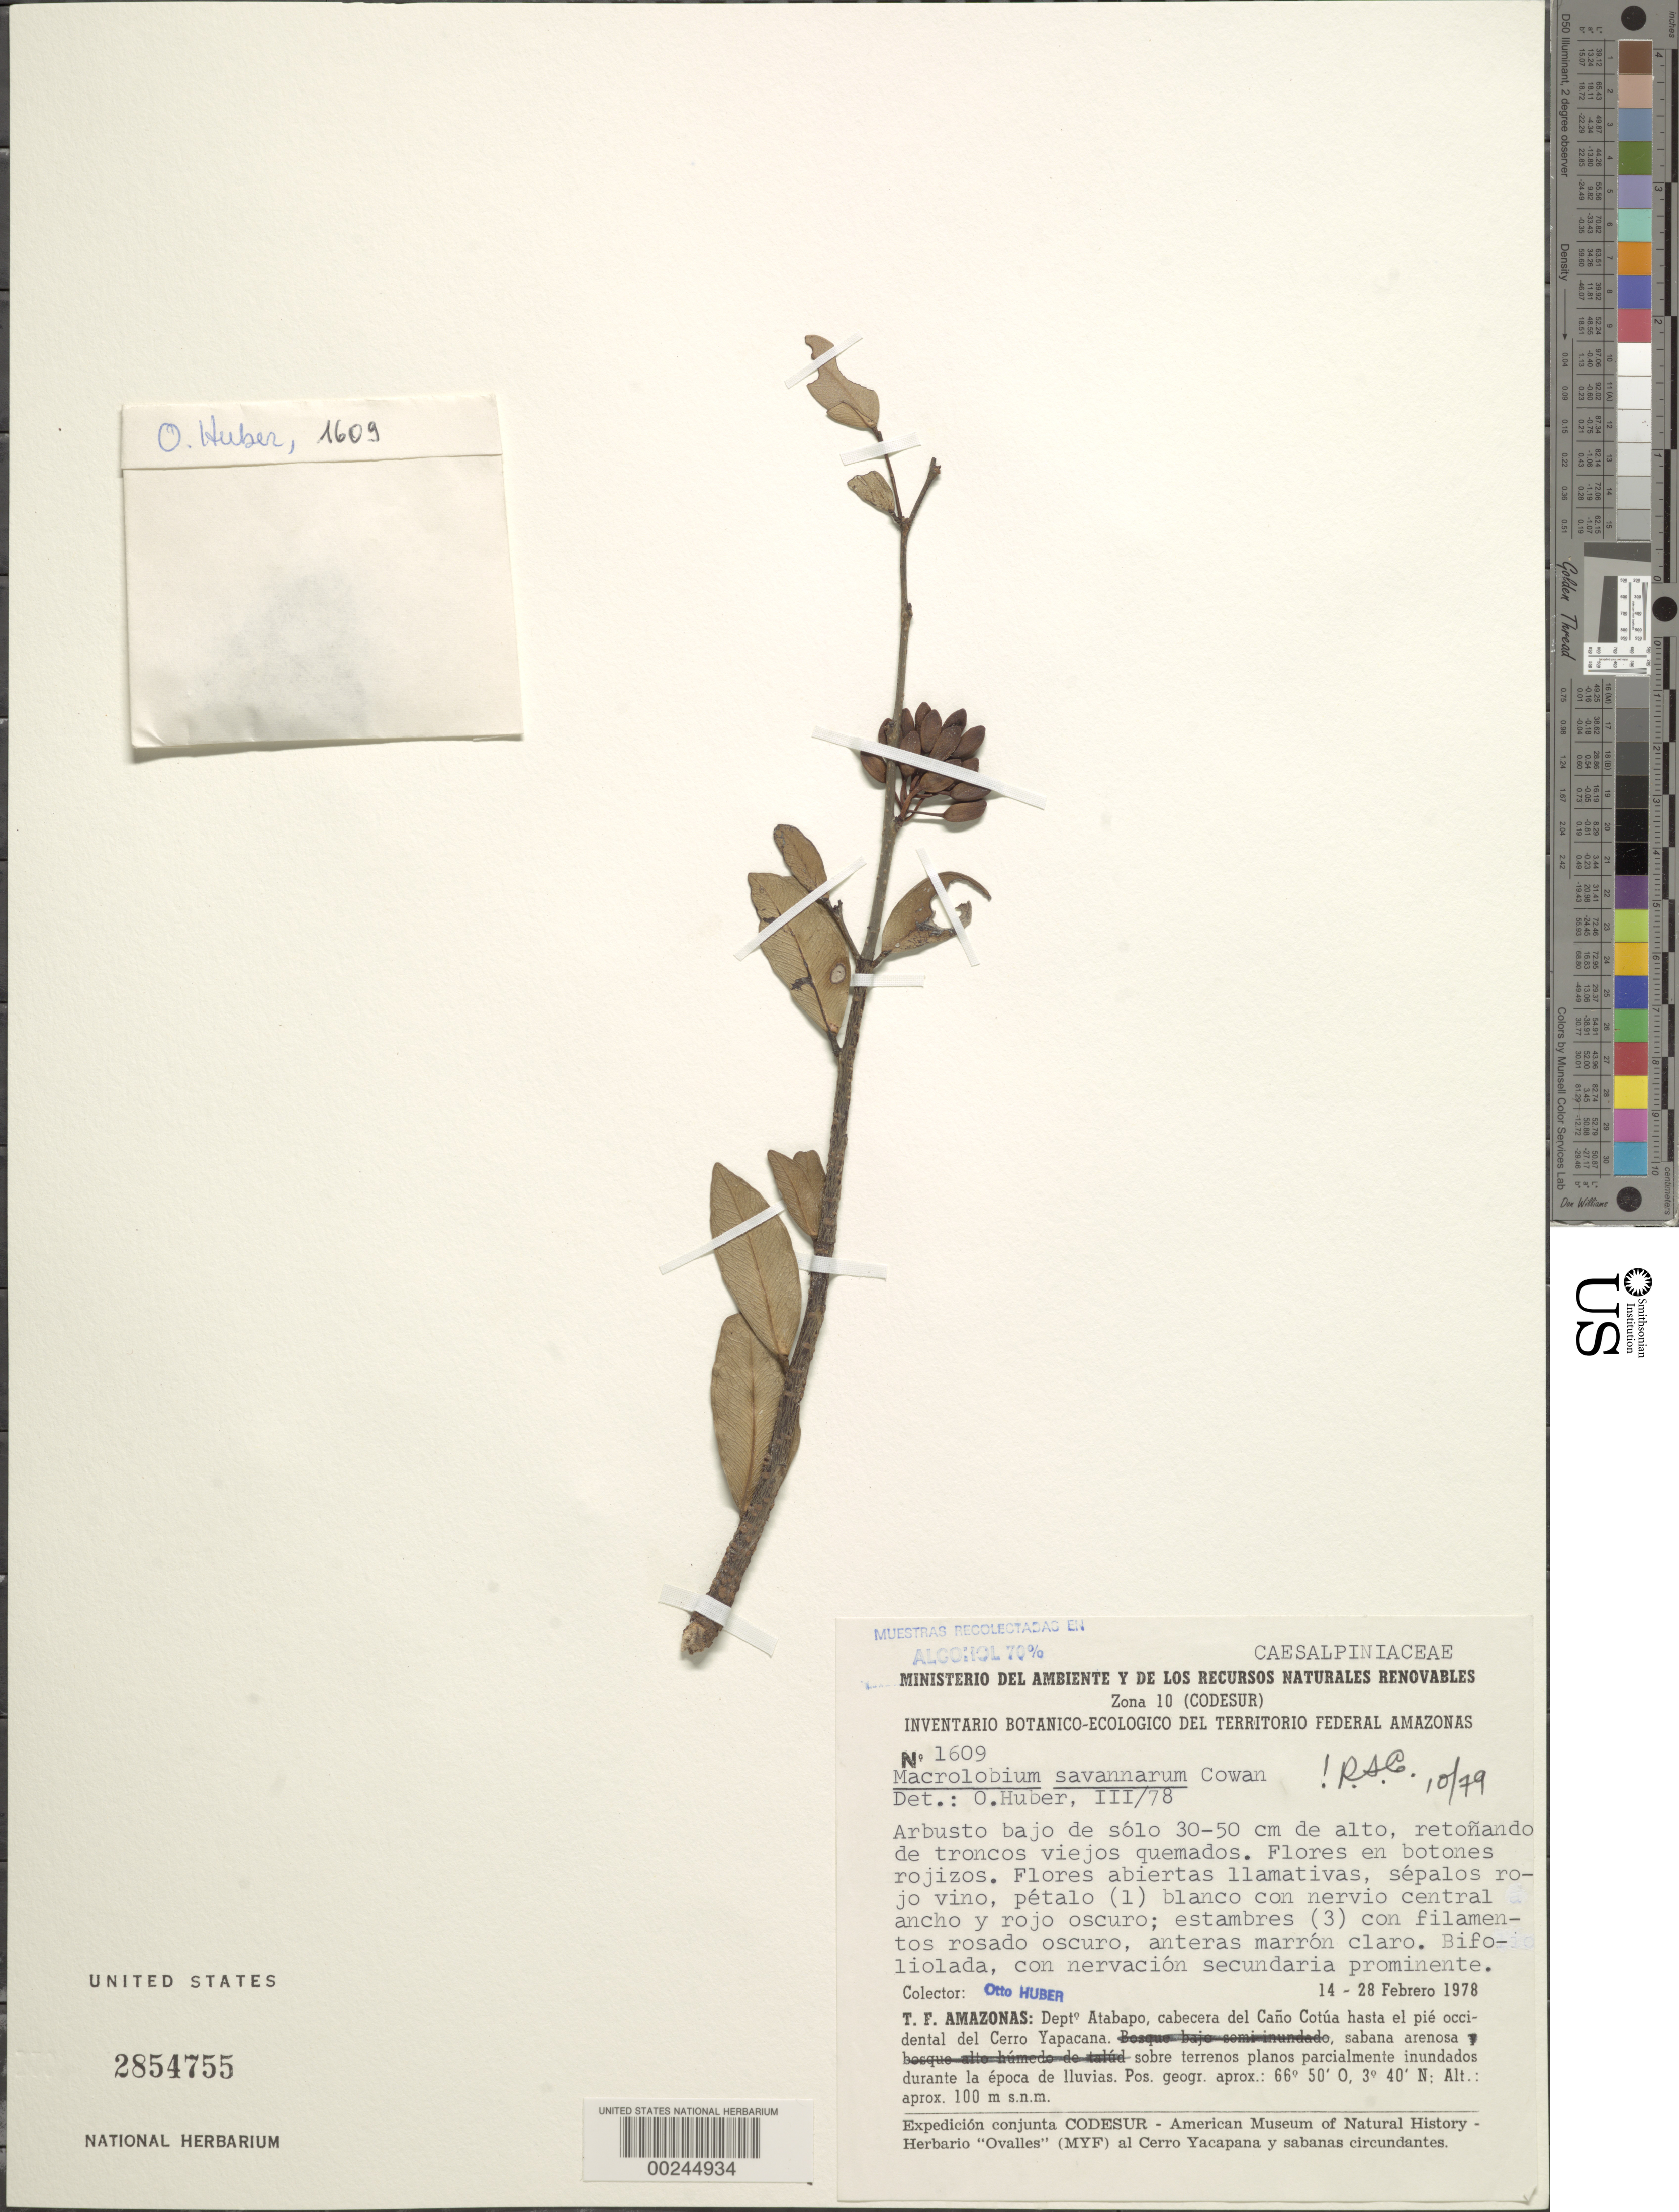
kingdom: Plantae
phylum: Tracheophyta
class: Magnoliopsida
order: Fabales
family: Fabaceae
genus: Macrolobium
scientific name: Macrolobium savannarum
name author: R.S. Cowan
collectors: O. Huber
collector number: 1609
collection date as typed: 14 Feb 1978 to 28 Feb 1978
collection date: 1978-02-14/1978-02-28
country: Venezuela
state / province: Amazonas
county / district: Atabapo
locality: Falls of Cano Cotua up to the e foot of Cerro Yapacana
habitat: Sandy savanna above flat ground partially inundated during rainy season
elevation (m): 100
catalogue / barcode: US 2854755